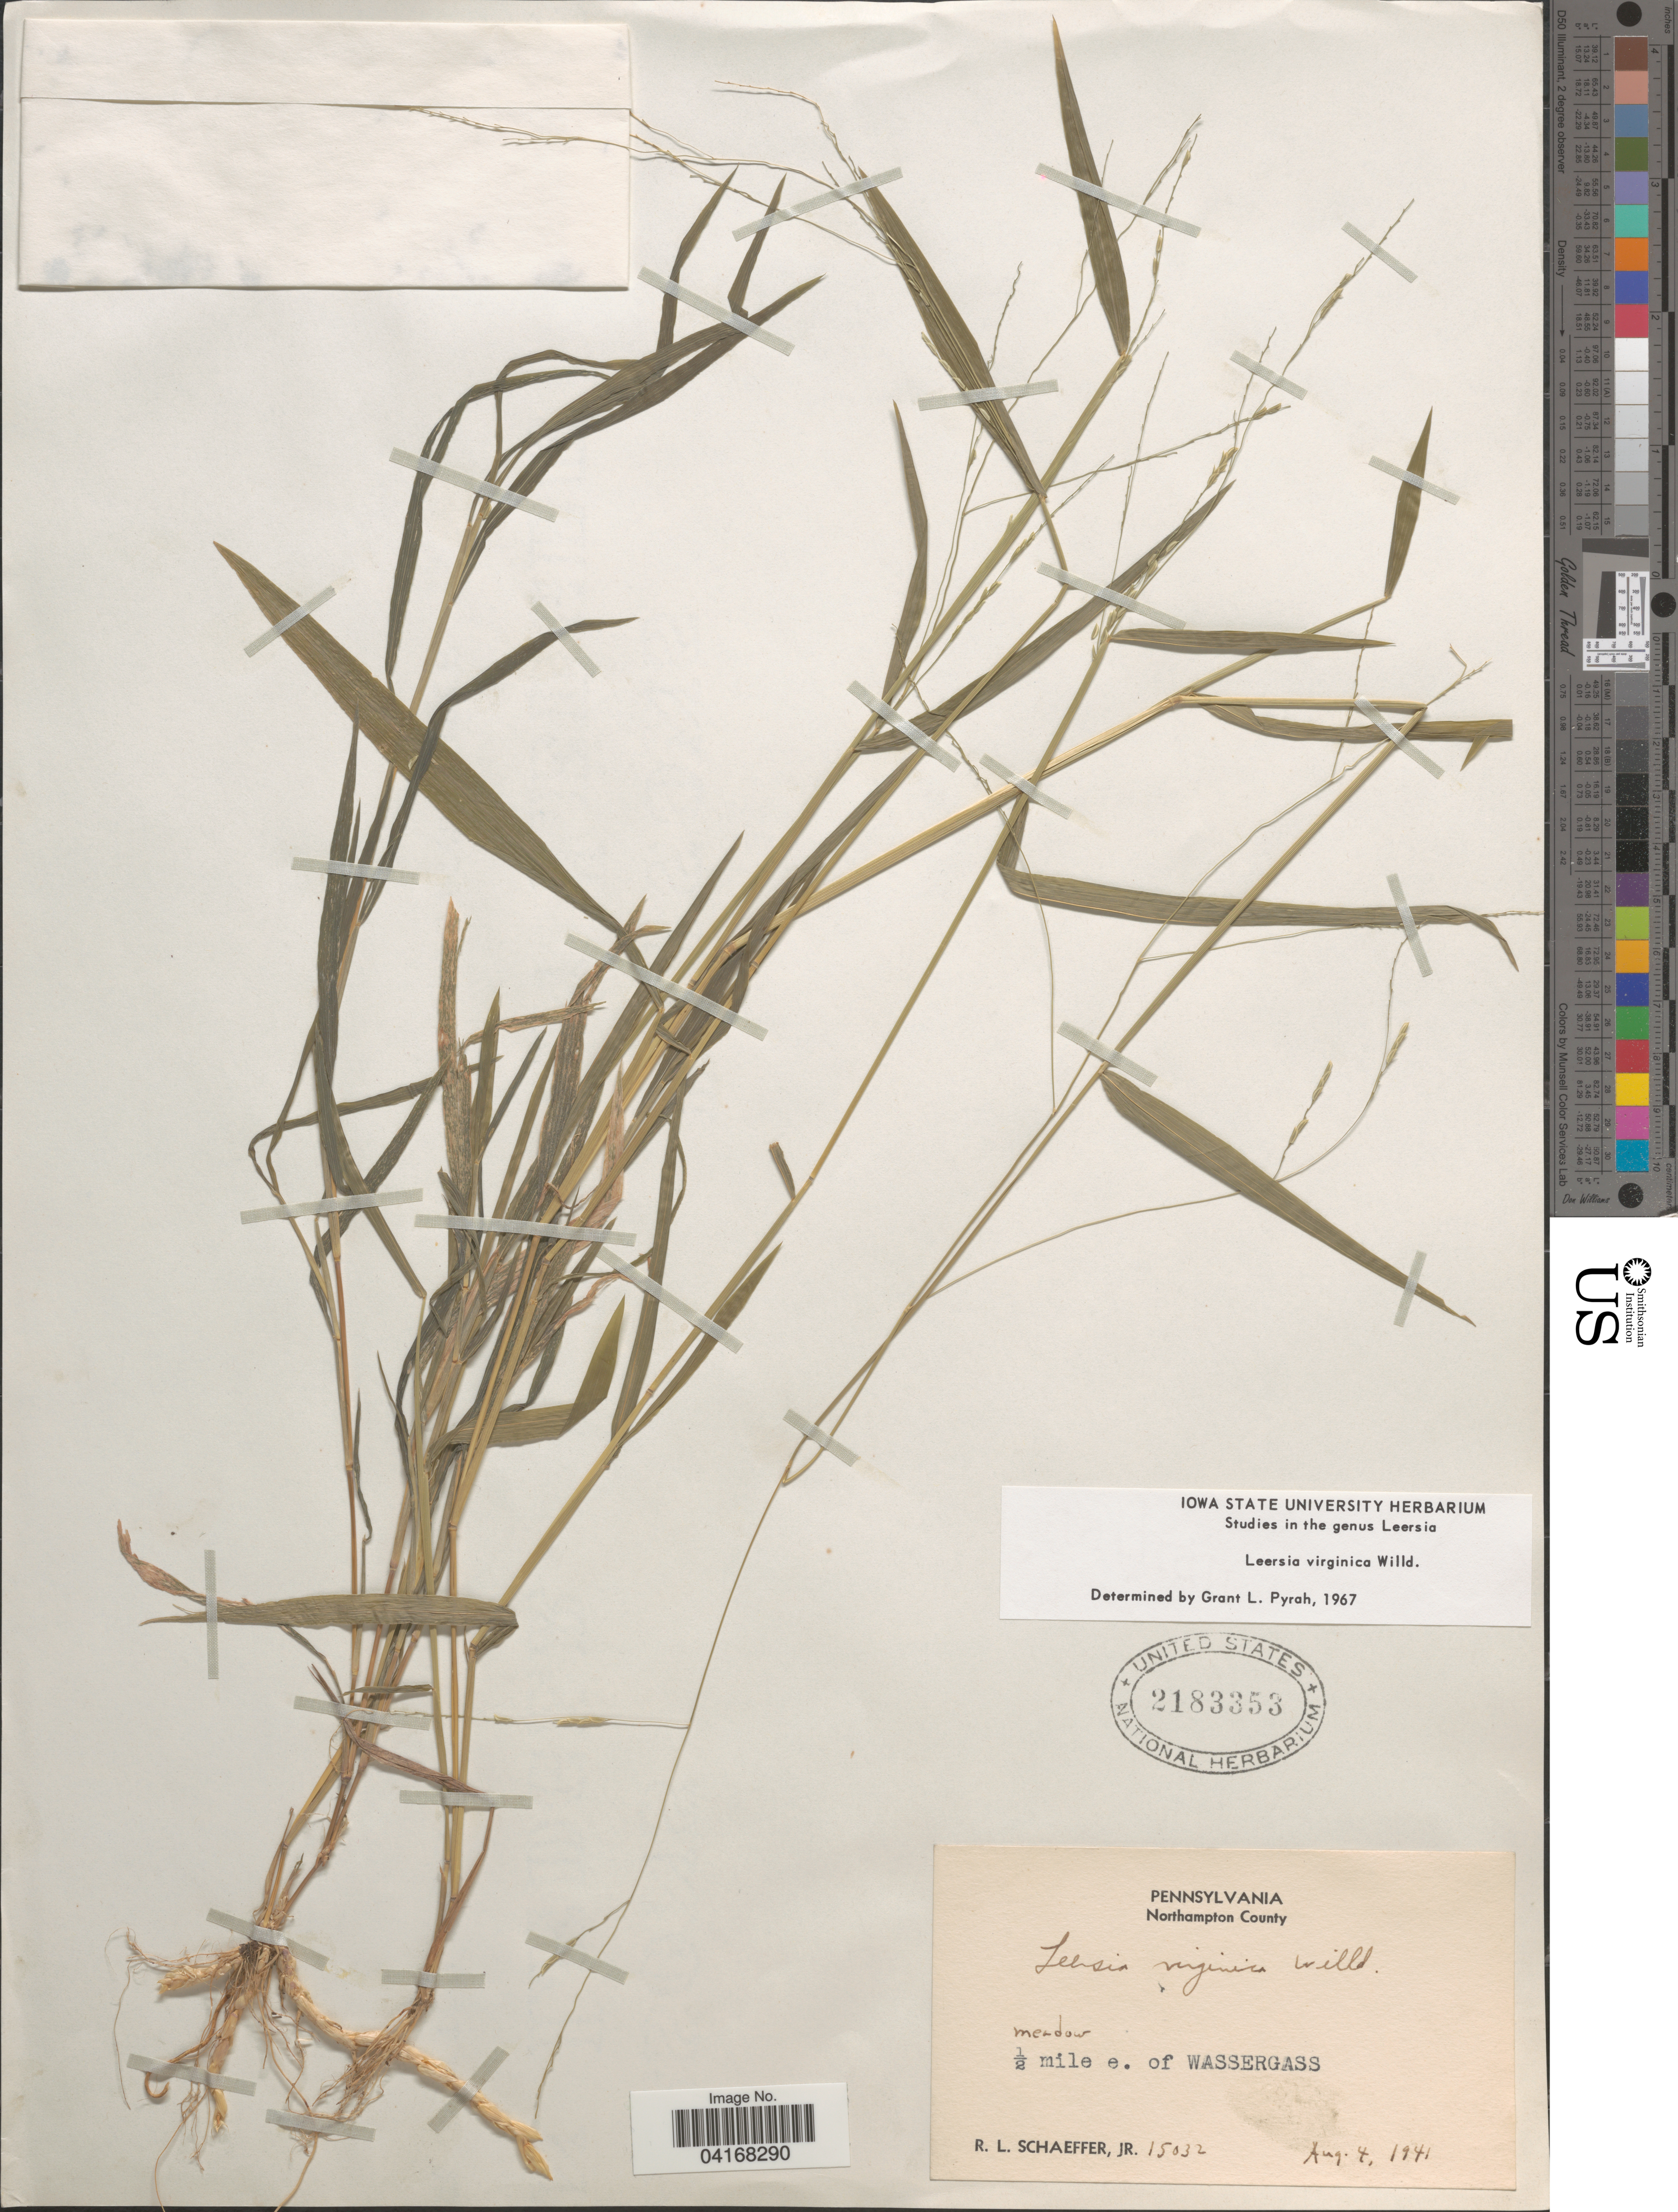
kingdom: Plantae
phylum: Tracheophyta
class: Liliopsida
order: Poales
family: Poaceae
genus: Leersia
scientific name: Leersia virginica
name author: Willd.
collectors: R. L. Schaeffer Jr.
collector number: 15032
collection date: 1941-08-04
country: United States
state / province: Pennsylvania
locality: Northampton County. Meadow ½ mile e. of Wassergass.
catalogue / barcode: US 2183353